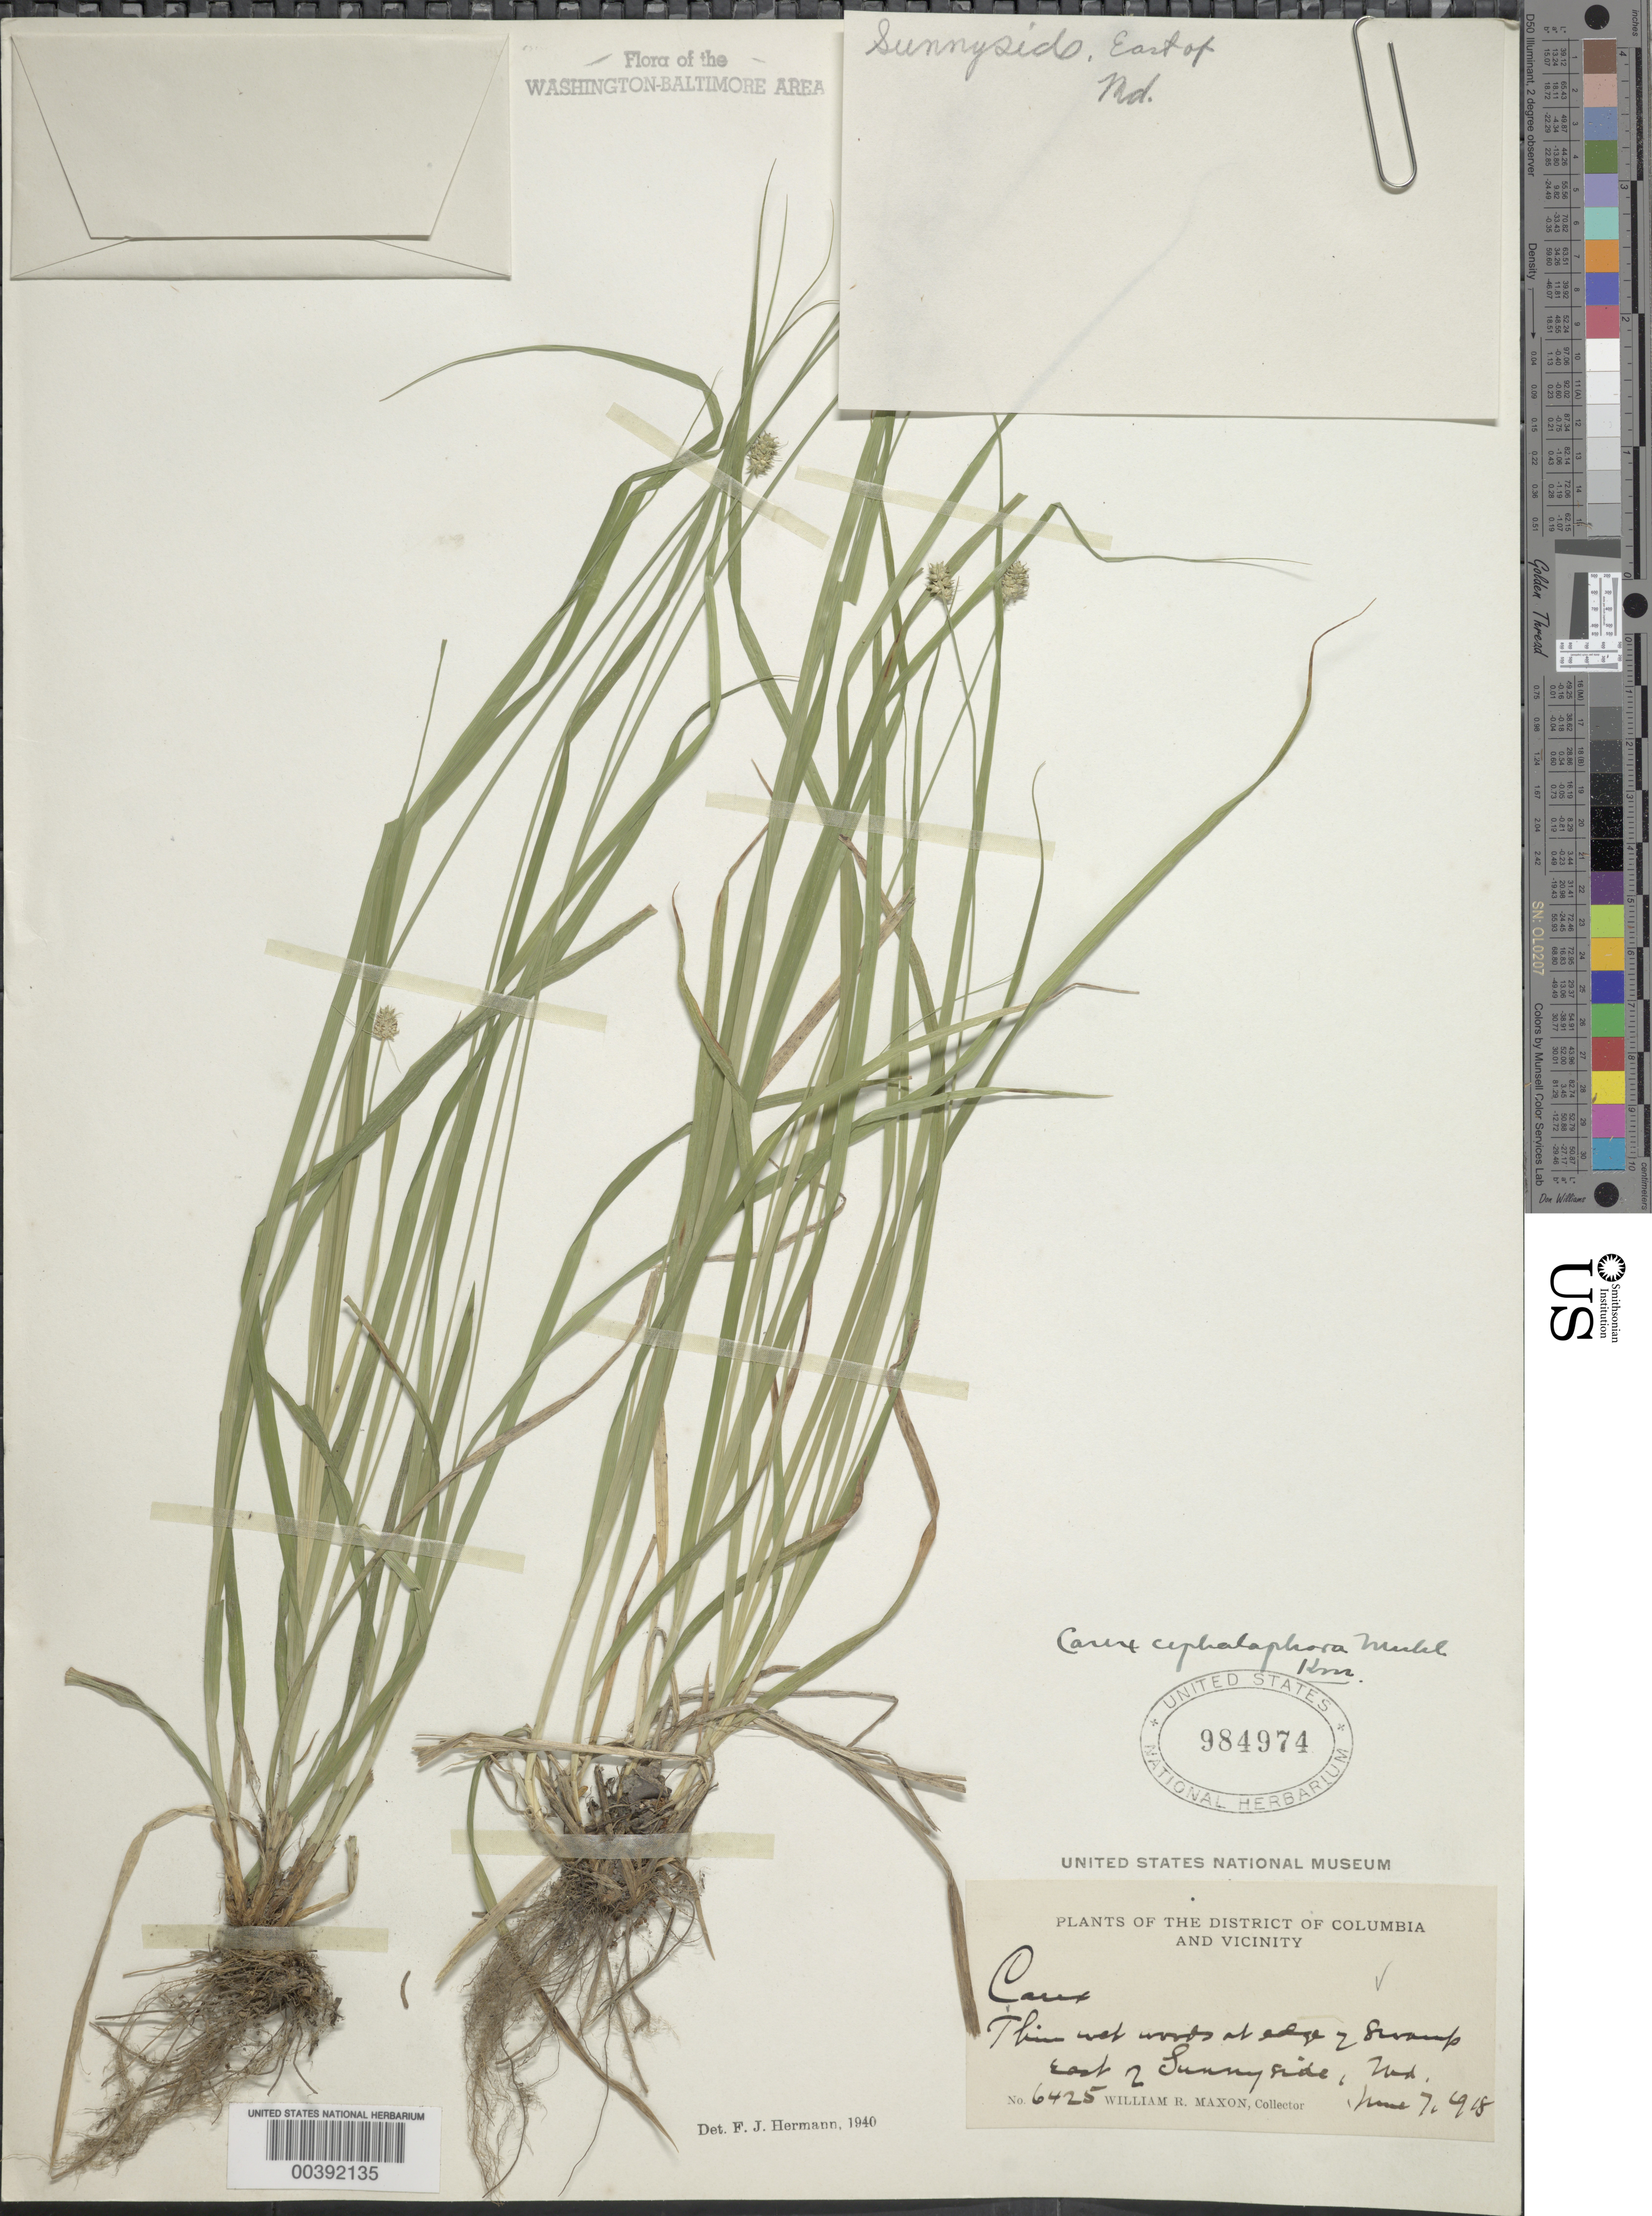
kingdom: Plantae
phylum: Tracheophyta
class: Liliopsida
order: Poales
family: Cyperaceae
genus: Carex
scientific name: Carex cephalophora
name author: Muhl. ex Willd.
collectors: W. R. Maxon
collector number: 6425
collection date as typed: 07 Jun 1918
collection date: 1918-06-07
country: United States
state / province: Maryland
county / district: Prince George's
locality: East of Sunnyside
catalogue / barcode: US 984974